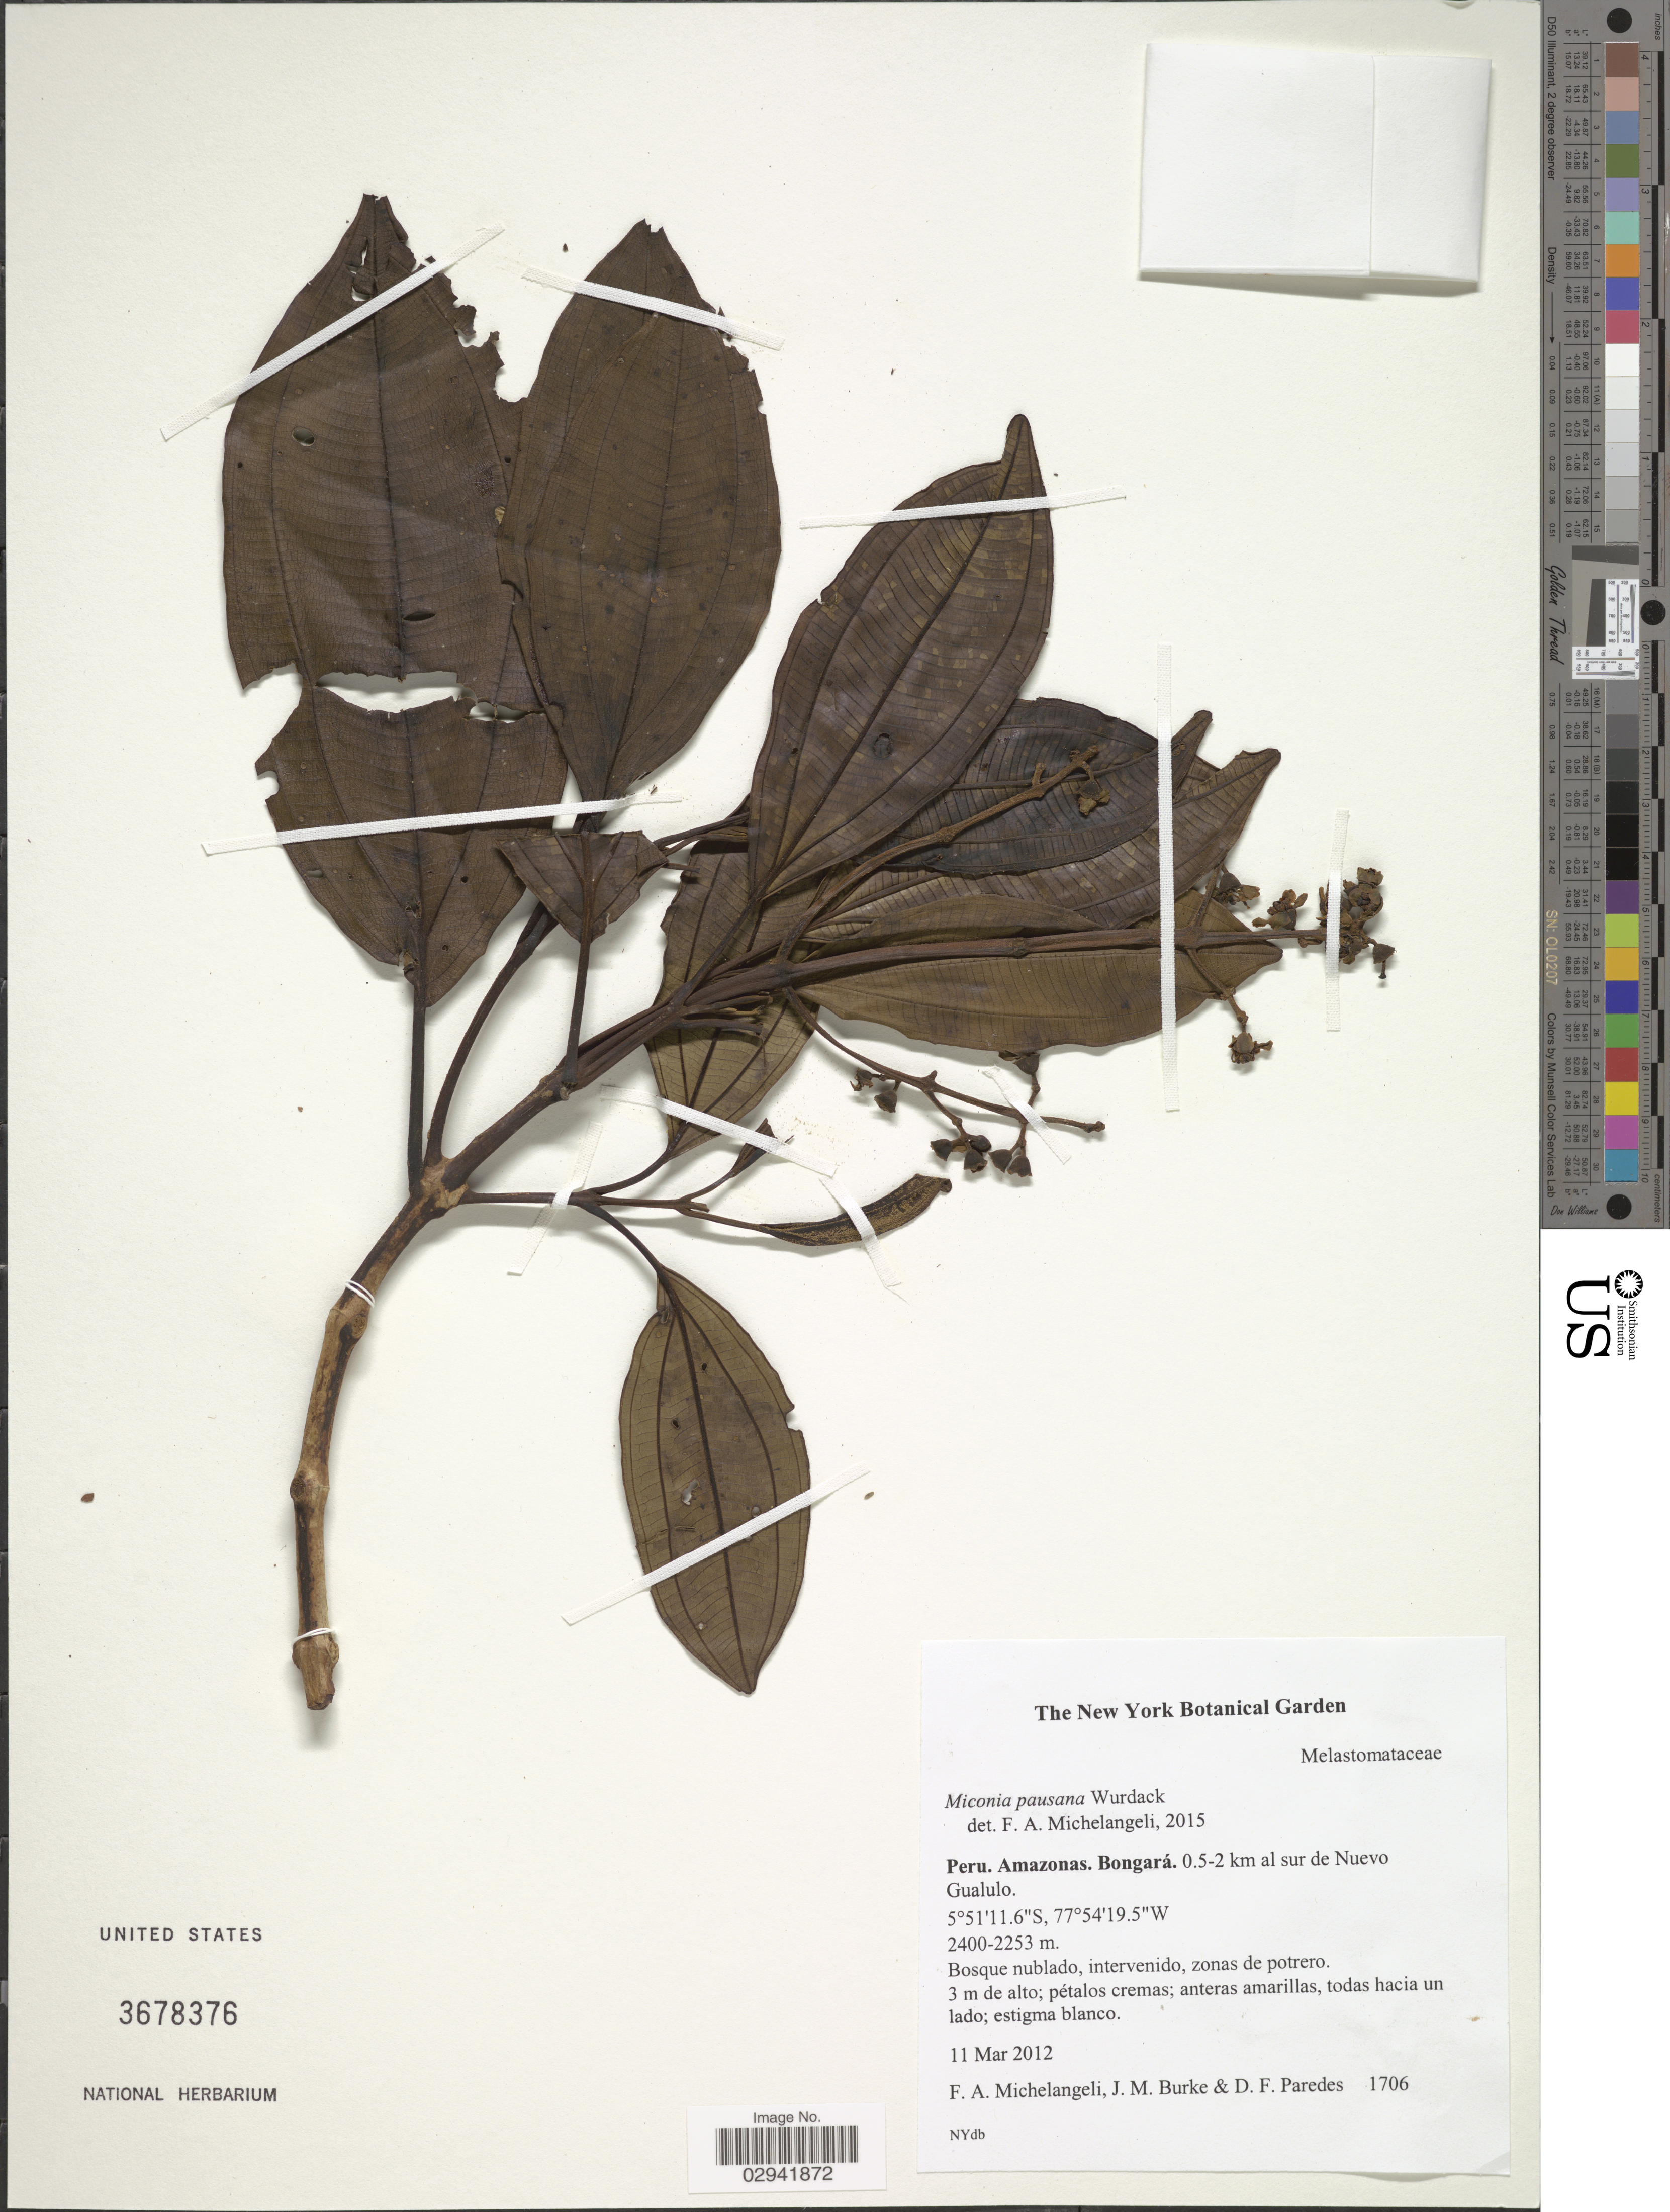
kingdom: Plantae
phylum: Tracheophyta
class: Magnoliopsida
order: Myrtales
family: Melastomataceae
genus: Miconia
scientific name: Miconia pausana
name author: Wurdack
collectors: F. A. Michelangeli, Jac. M. Burke & D. Paredes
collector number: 1706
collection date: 2012-03-11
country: Peru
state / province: Amazonas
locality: Bongará. 0.5-2 km al sur de Nuevo Gualulo.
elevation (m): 2253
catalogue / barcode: US 2678376